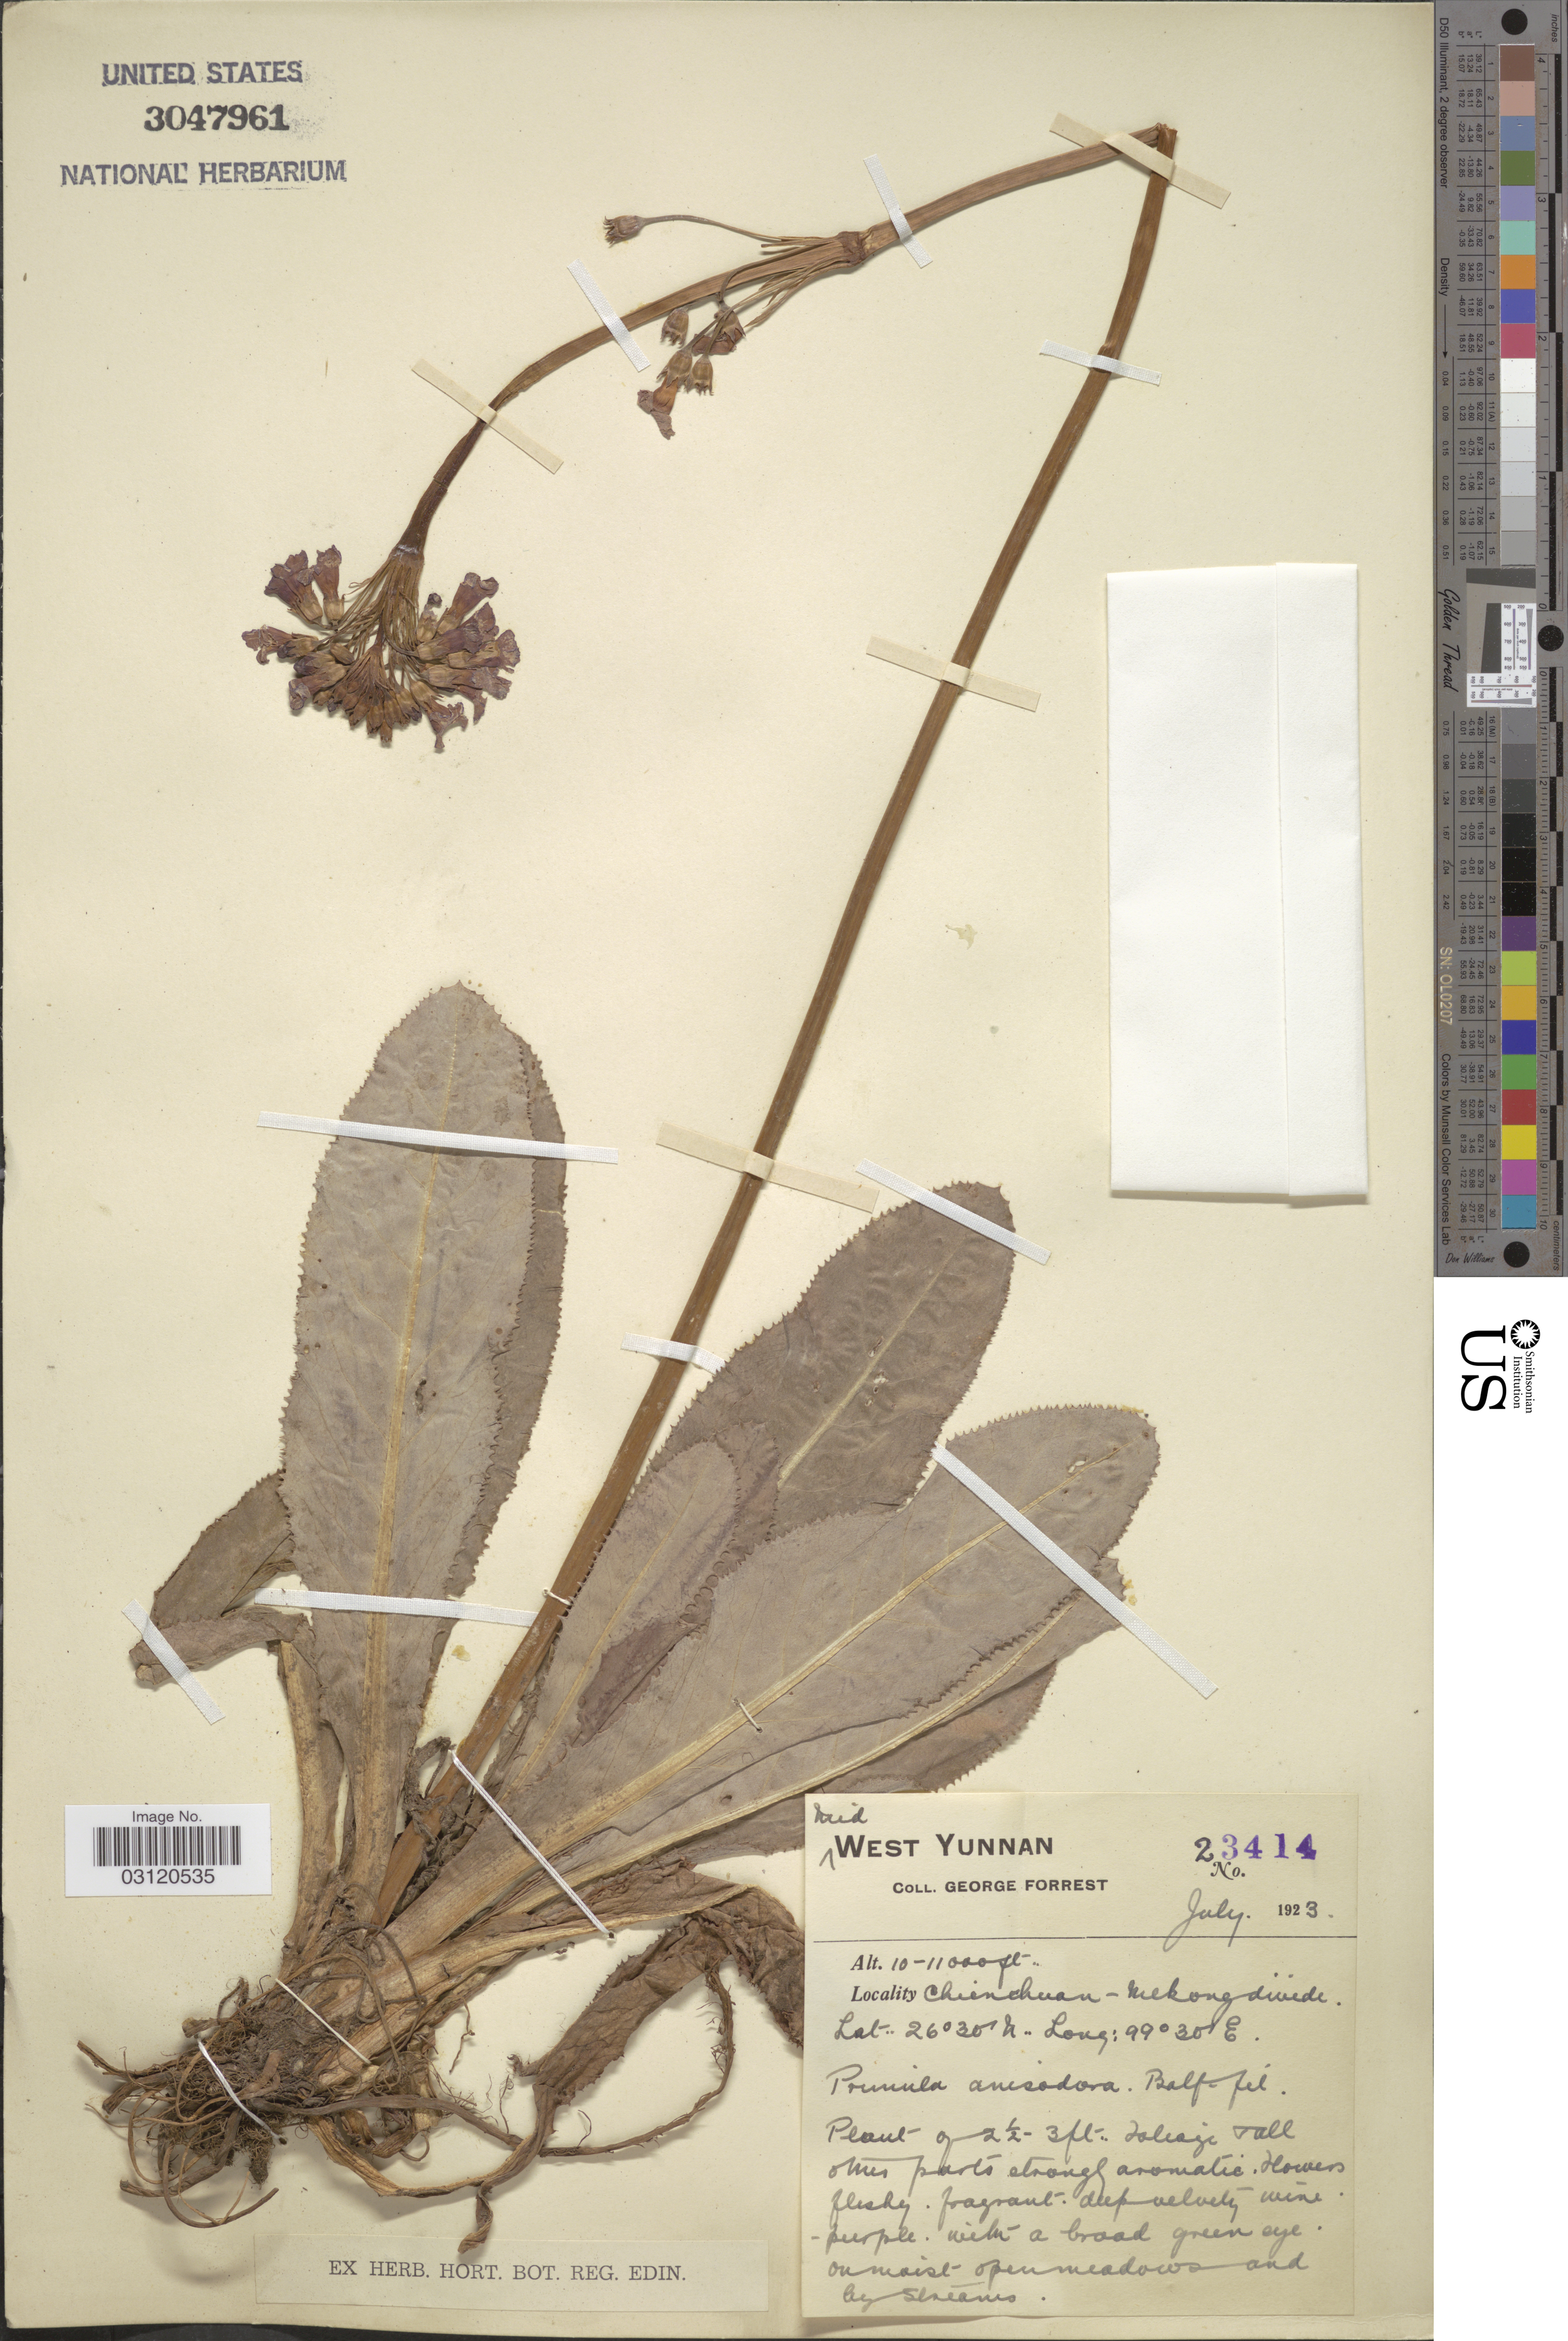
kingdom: Plantae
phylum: Tracheophyta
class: Magnoliopsida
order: Ericales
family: Primulaceae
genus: Primula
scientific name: Primula anisodora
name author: Balf. f. & Forrest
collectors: G. Forrest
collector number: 23414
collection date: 1923-07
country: China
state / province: Yunnan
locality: Mid West Yunnan, Chienchuan - Mekong divide.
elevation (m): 3048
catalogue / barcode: US 3047961